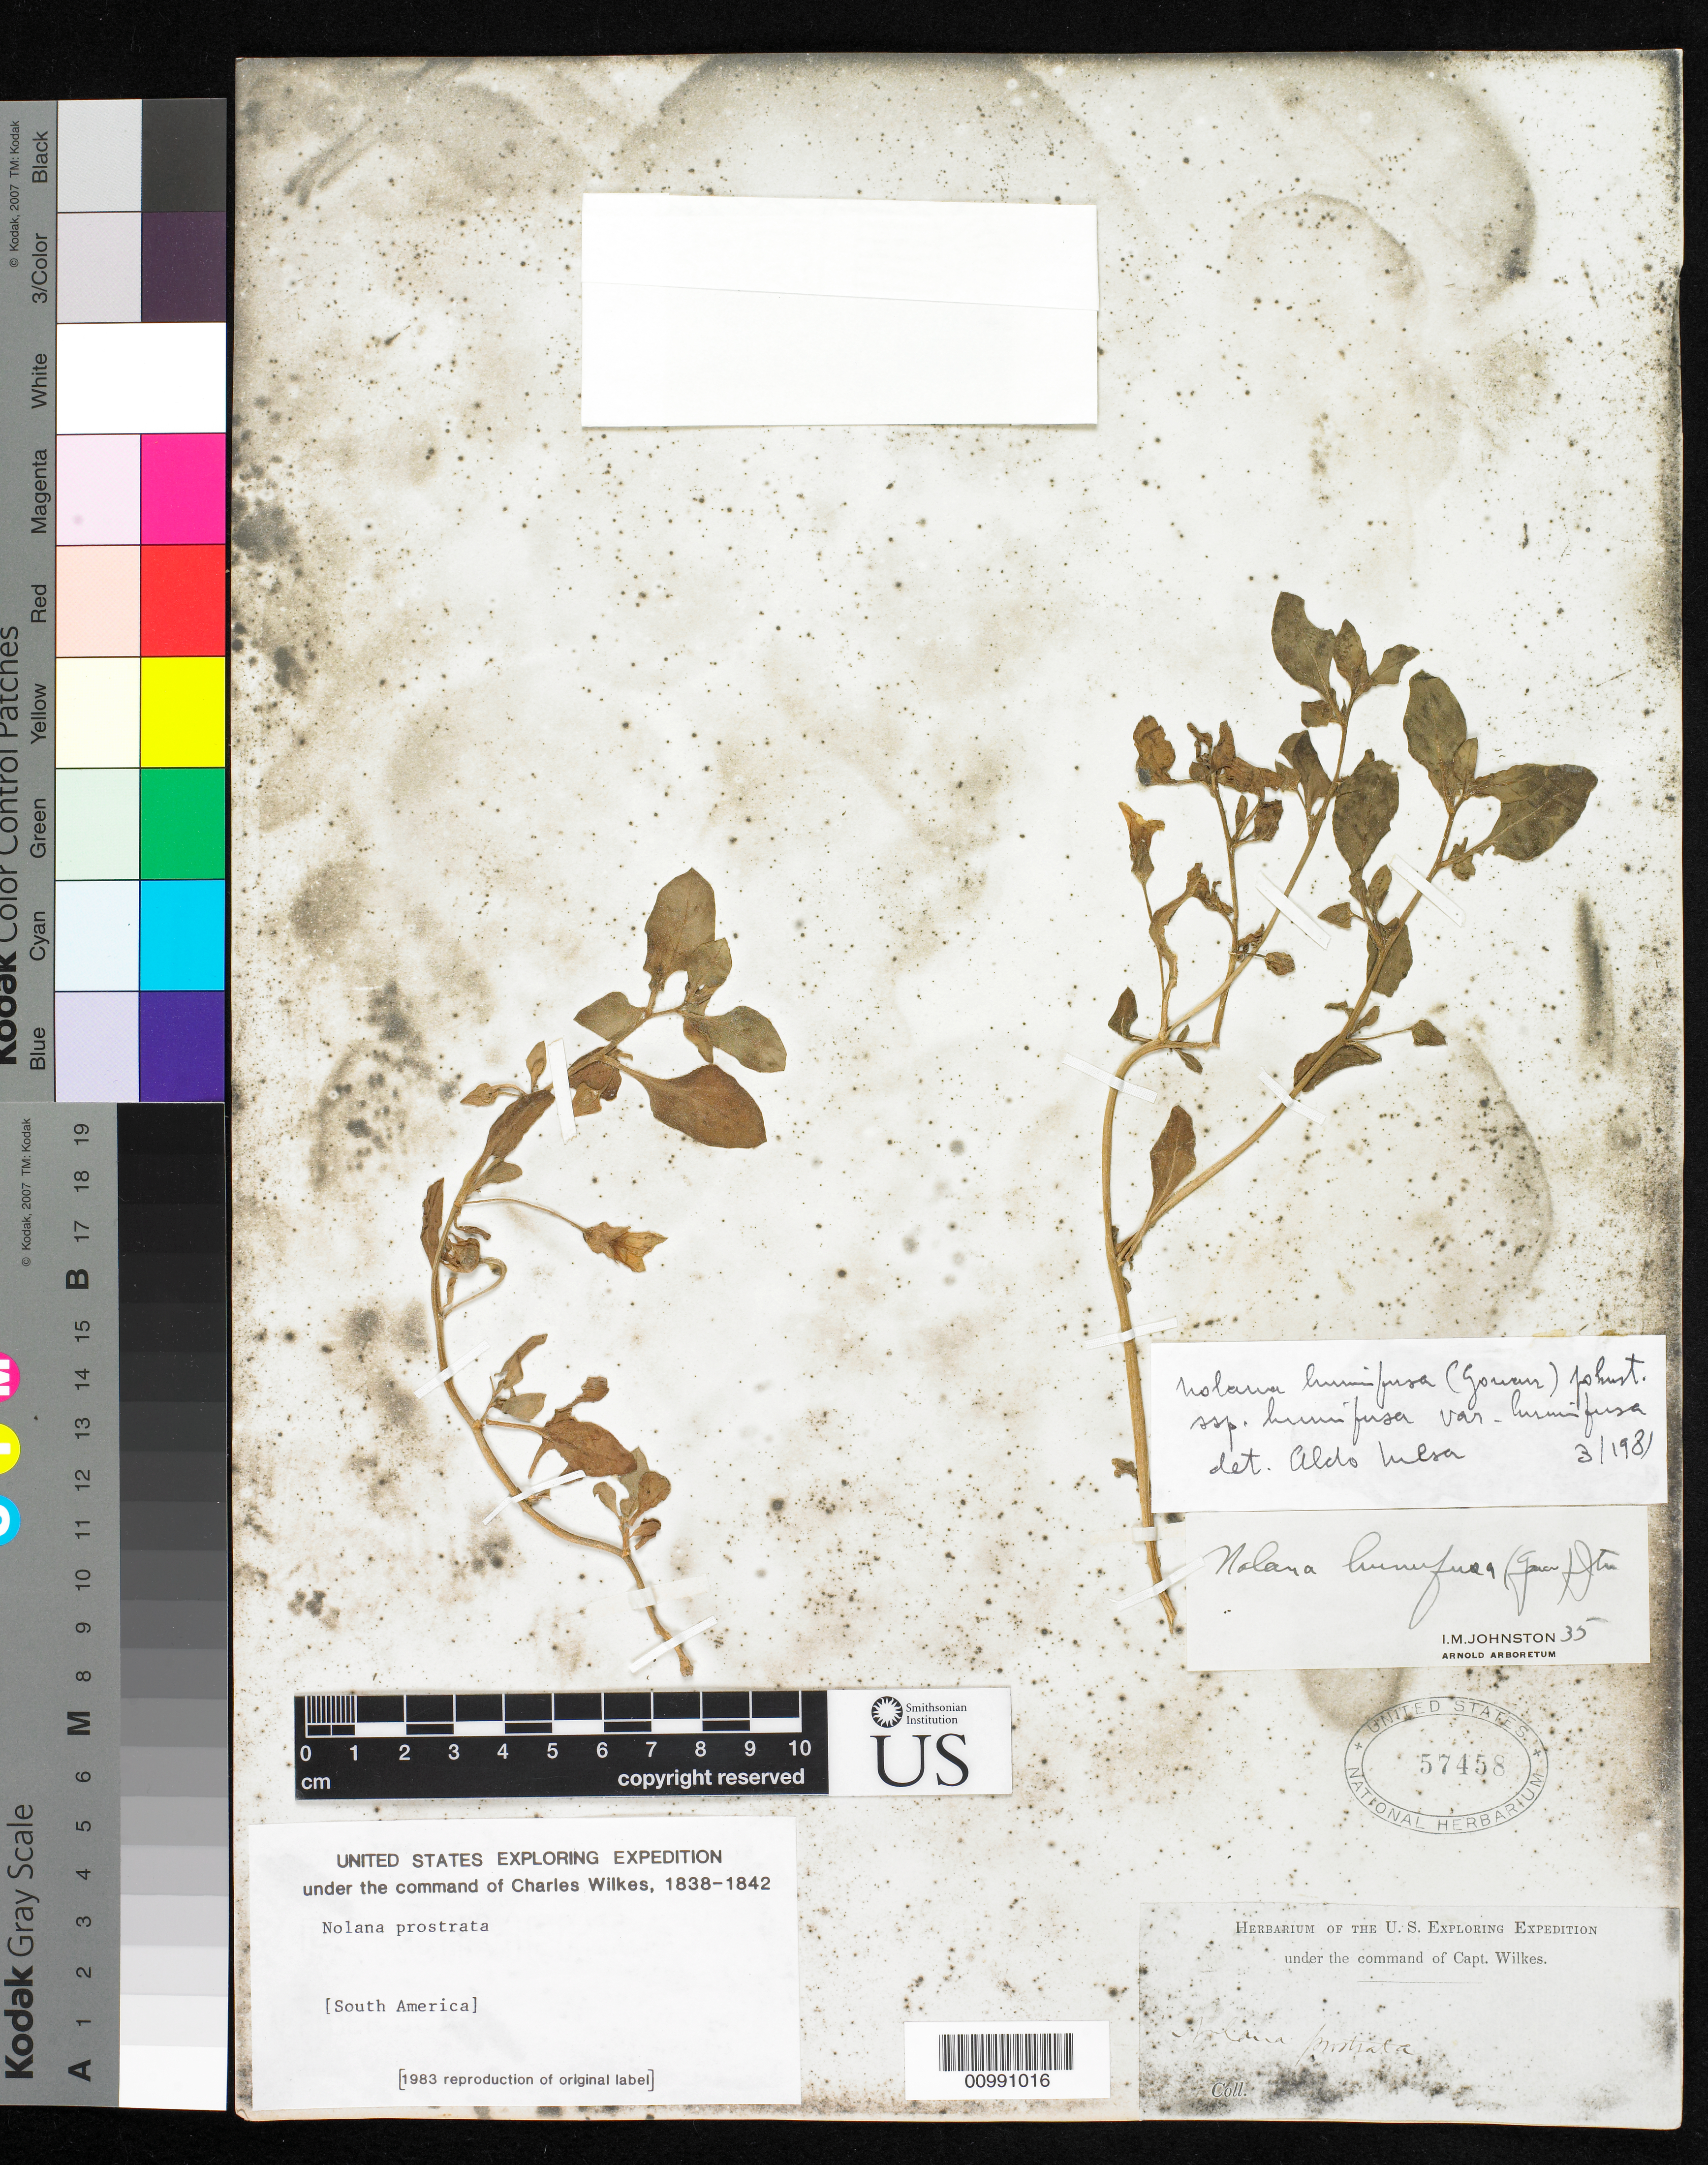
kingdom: Plantae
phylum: Tracheophyta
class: Magnoliopsida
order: Solanales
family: Solanaceae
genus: Nolana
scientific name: Nolana humifusa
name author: (Gouan) I.M. Johnst.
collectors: Wilkes Explor. Exped.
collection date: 1838/1842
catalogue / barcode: US 57458